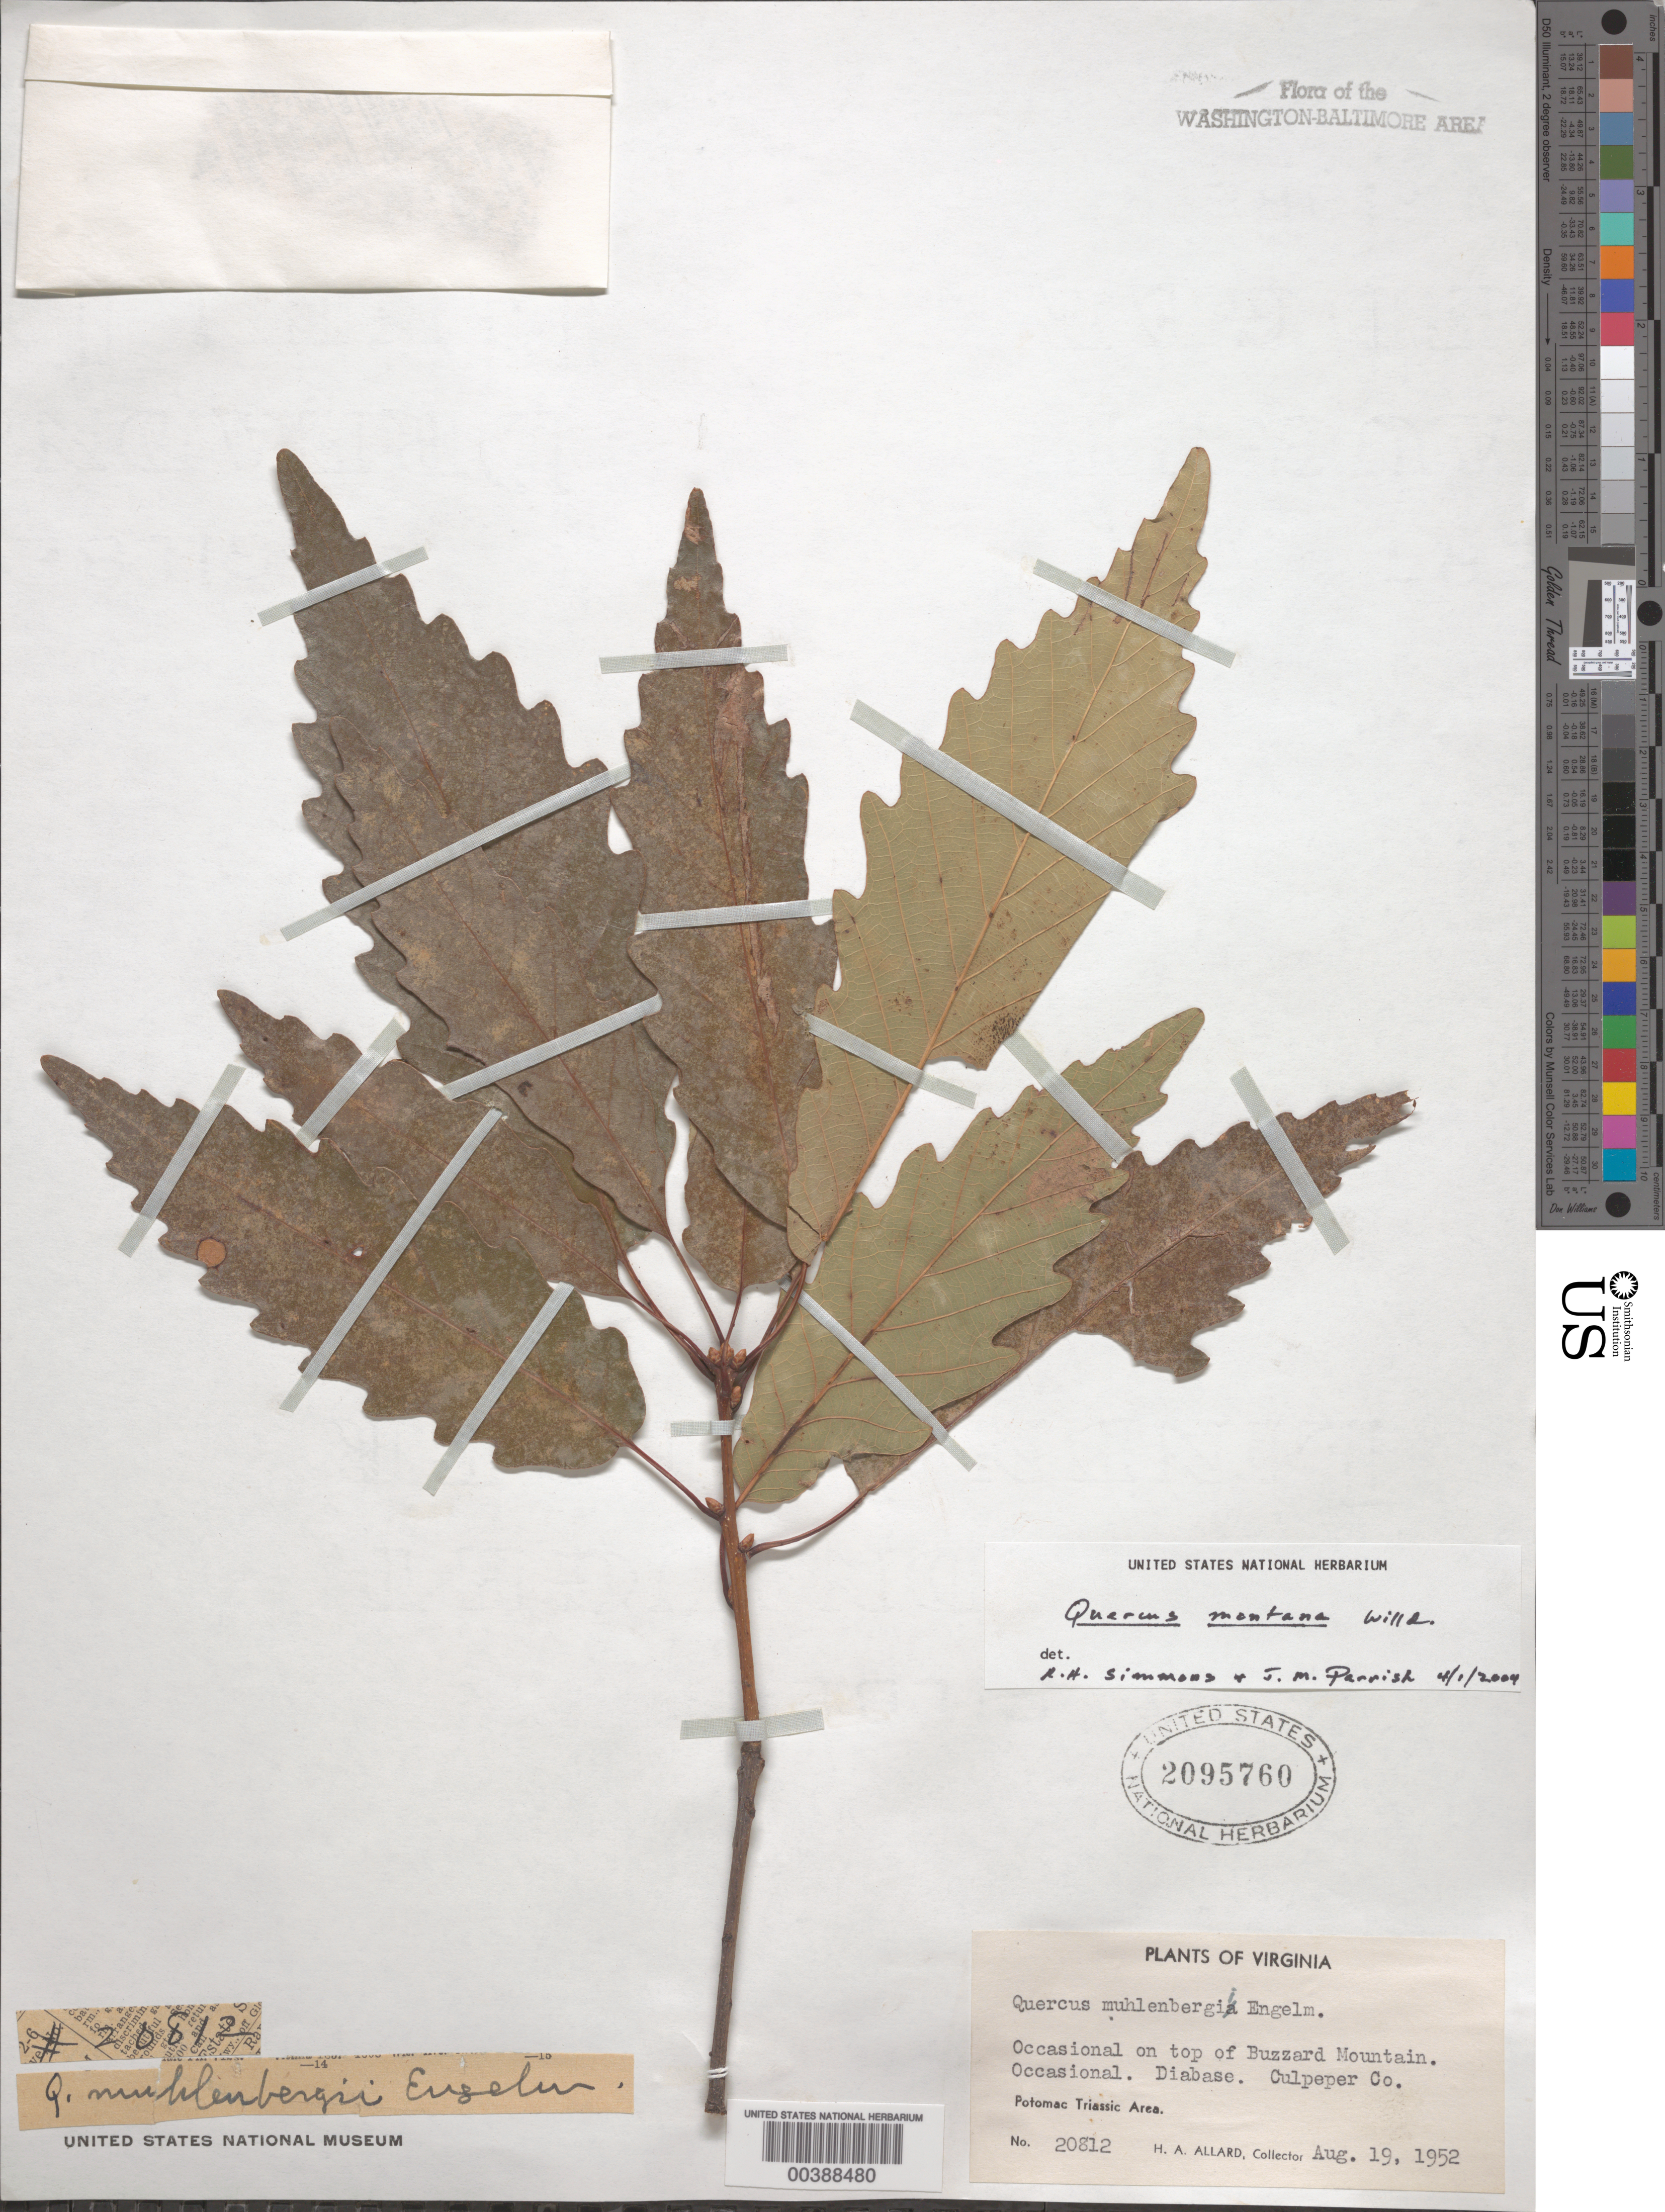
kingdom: Plantae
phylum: Tracheophyta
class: Magnoliopsida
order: Fagales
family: Fagaceae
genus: Quercus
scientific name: Quercus muehlenbergii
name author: Engelm.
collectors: H. A. Allard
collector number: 20812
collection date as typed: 19 Aug 1952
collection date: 1952-08-19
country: United States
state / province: Virginia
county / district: Culpeper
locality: Buzzard Mountain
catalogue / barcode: US 2095760